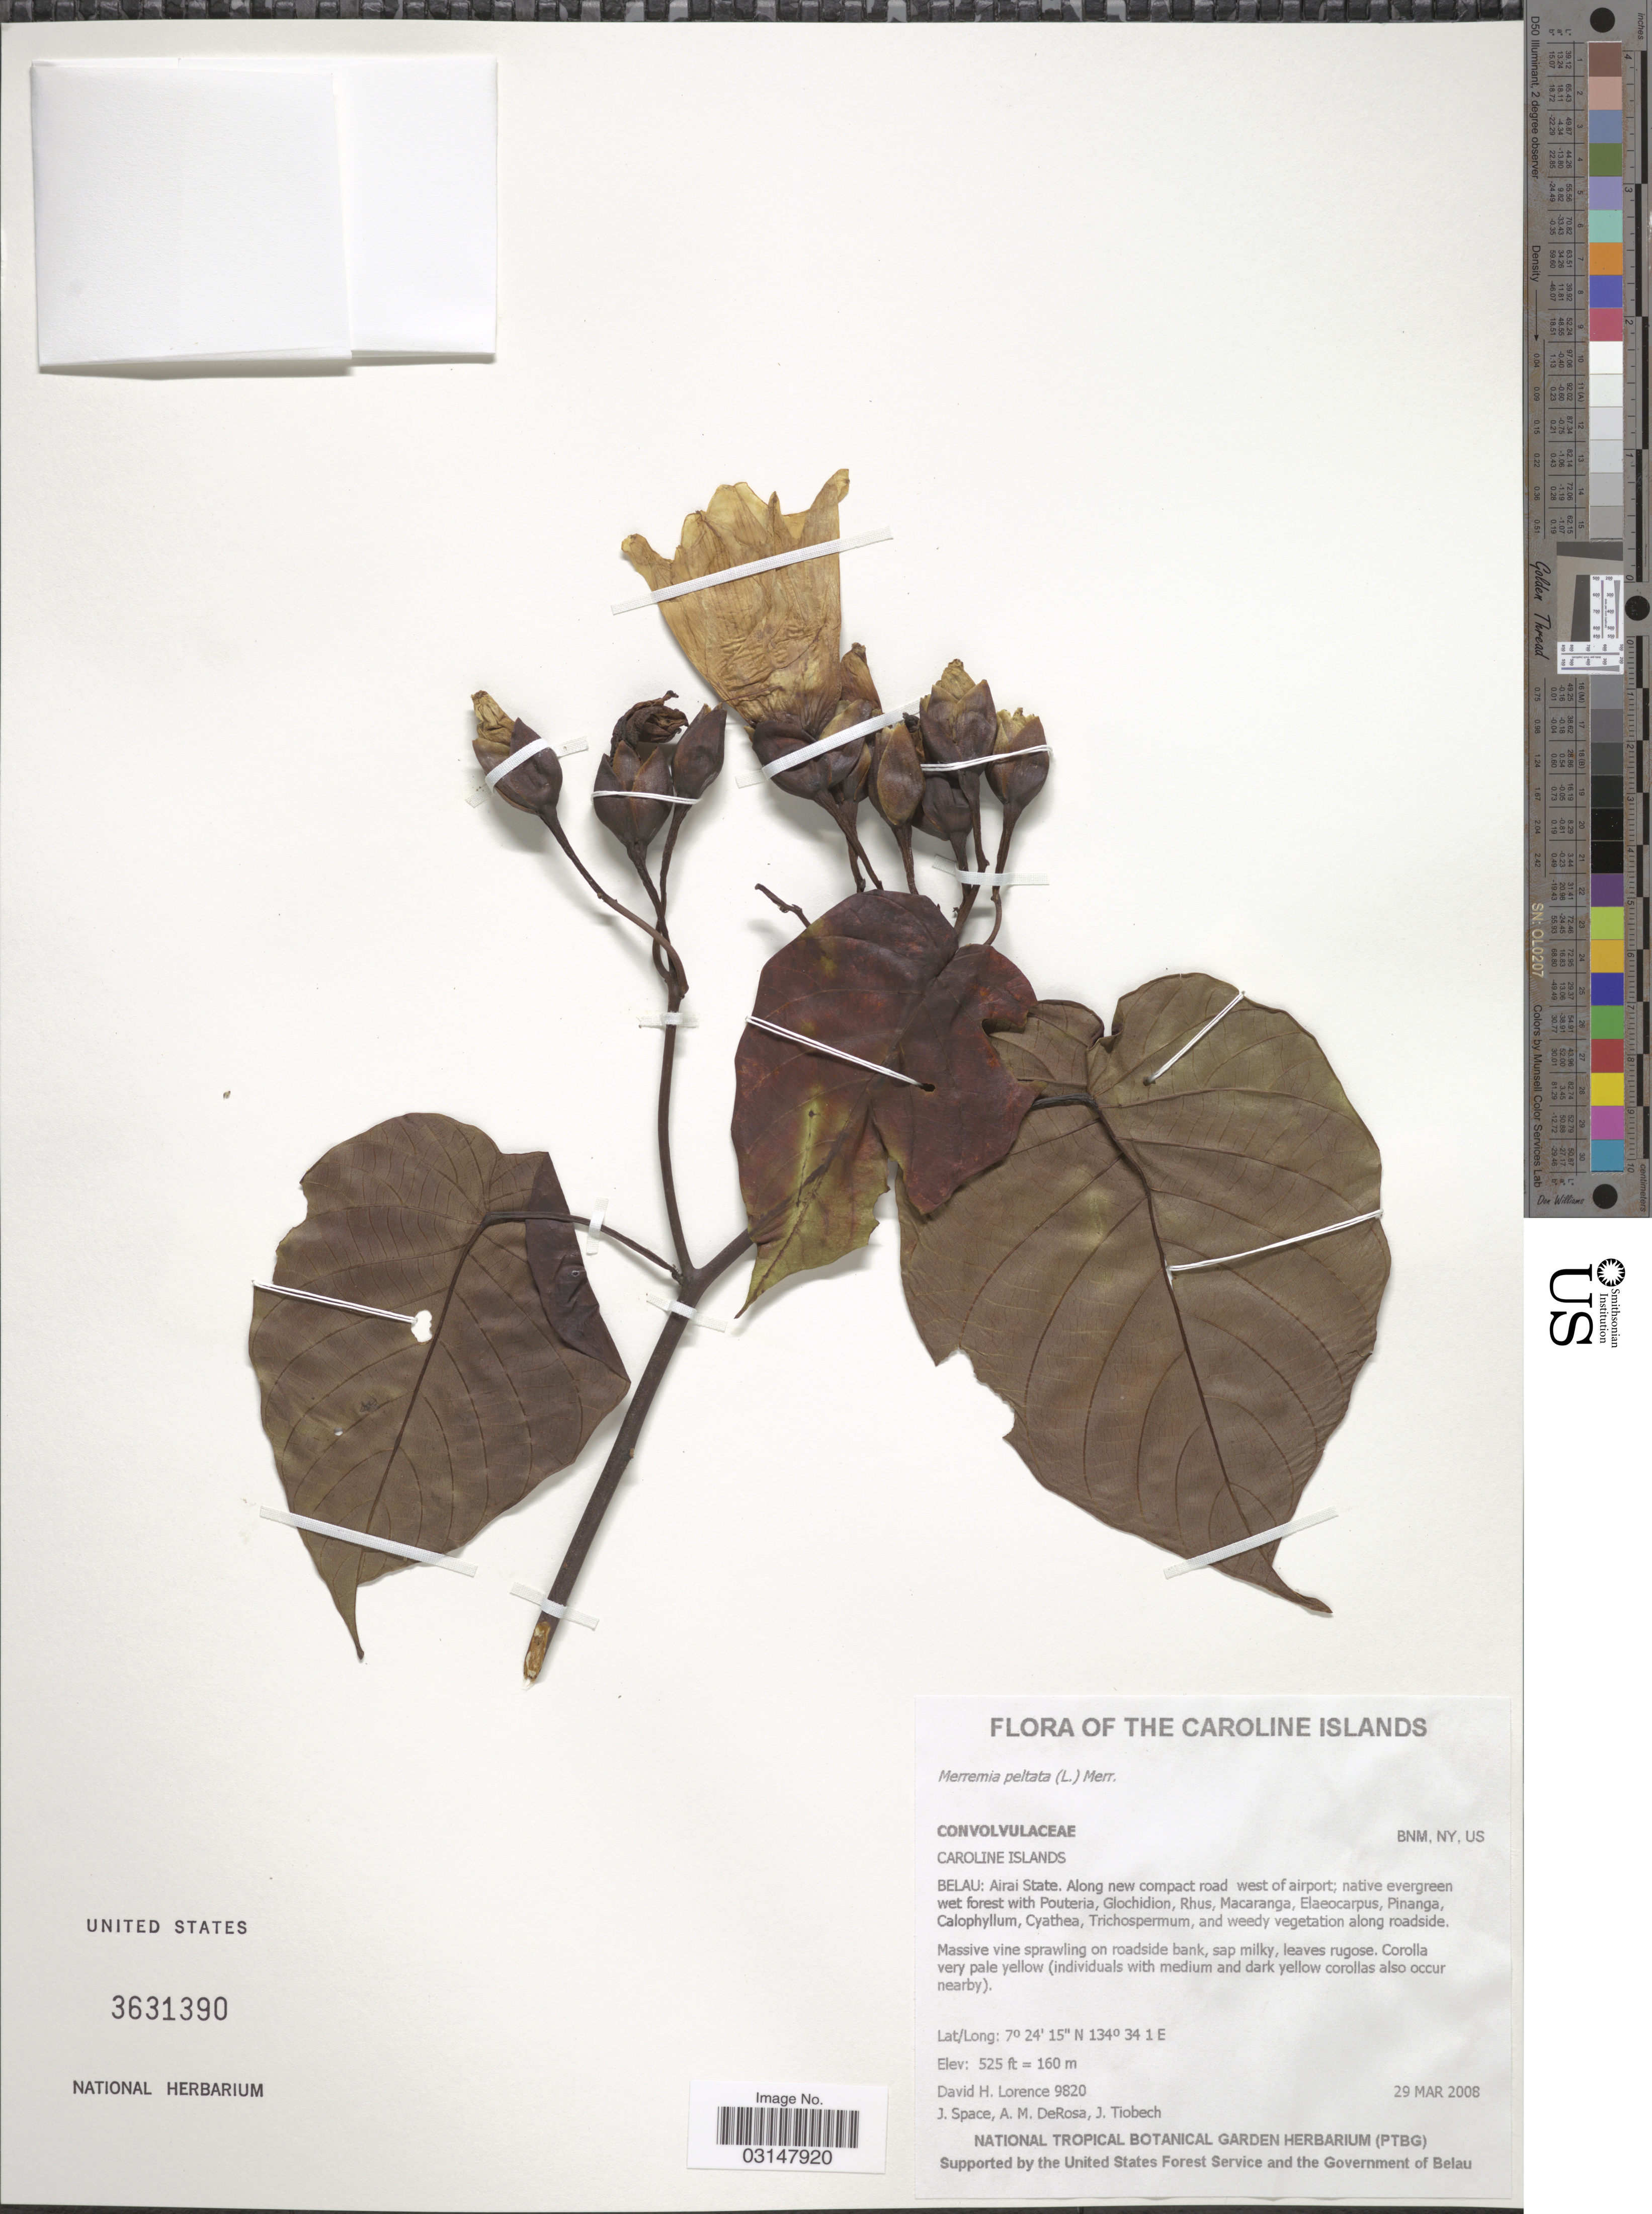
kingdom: Plantae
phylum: Tracheophyta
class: Magnoliopsida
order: Solanales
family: Convolvulaceae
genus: Decalobanthus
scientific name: Decalobanthus peltatus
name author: (L.) A. R. Simões & Staples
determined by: Wagner, W. L., (BOT), Smithsonian Institution - National Museum of Natural History (UNITED STATES)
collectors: D. Lorence, J. Space, A. DeRosa & J. Tiobech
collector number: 9820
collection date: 2008-03-29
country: Palau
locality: The Caroline Islands. Airai State. Along new compact road west of airport.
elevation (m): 160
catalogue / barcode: US 3631390